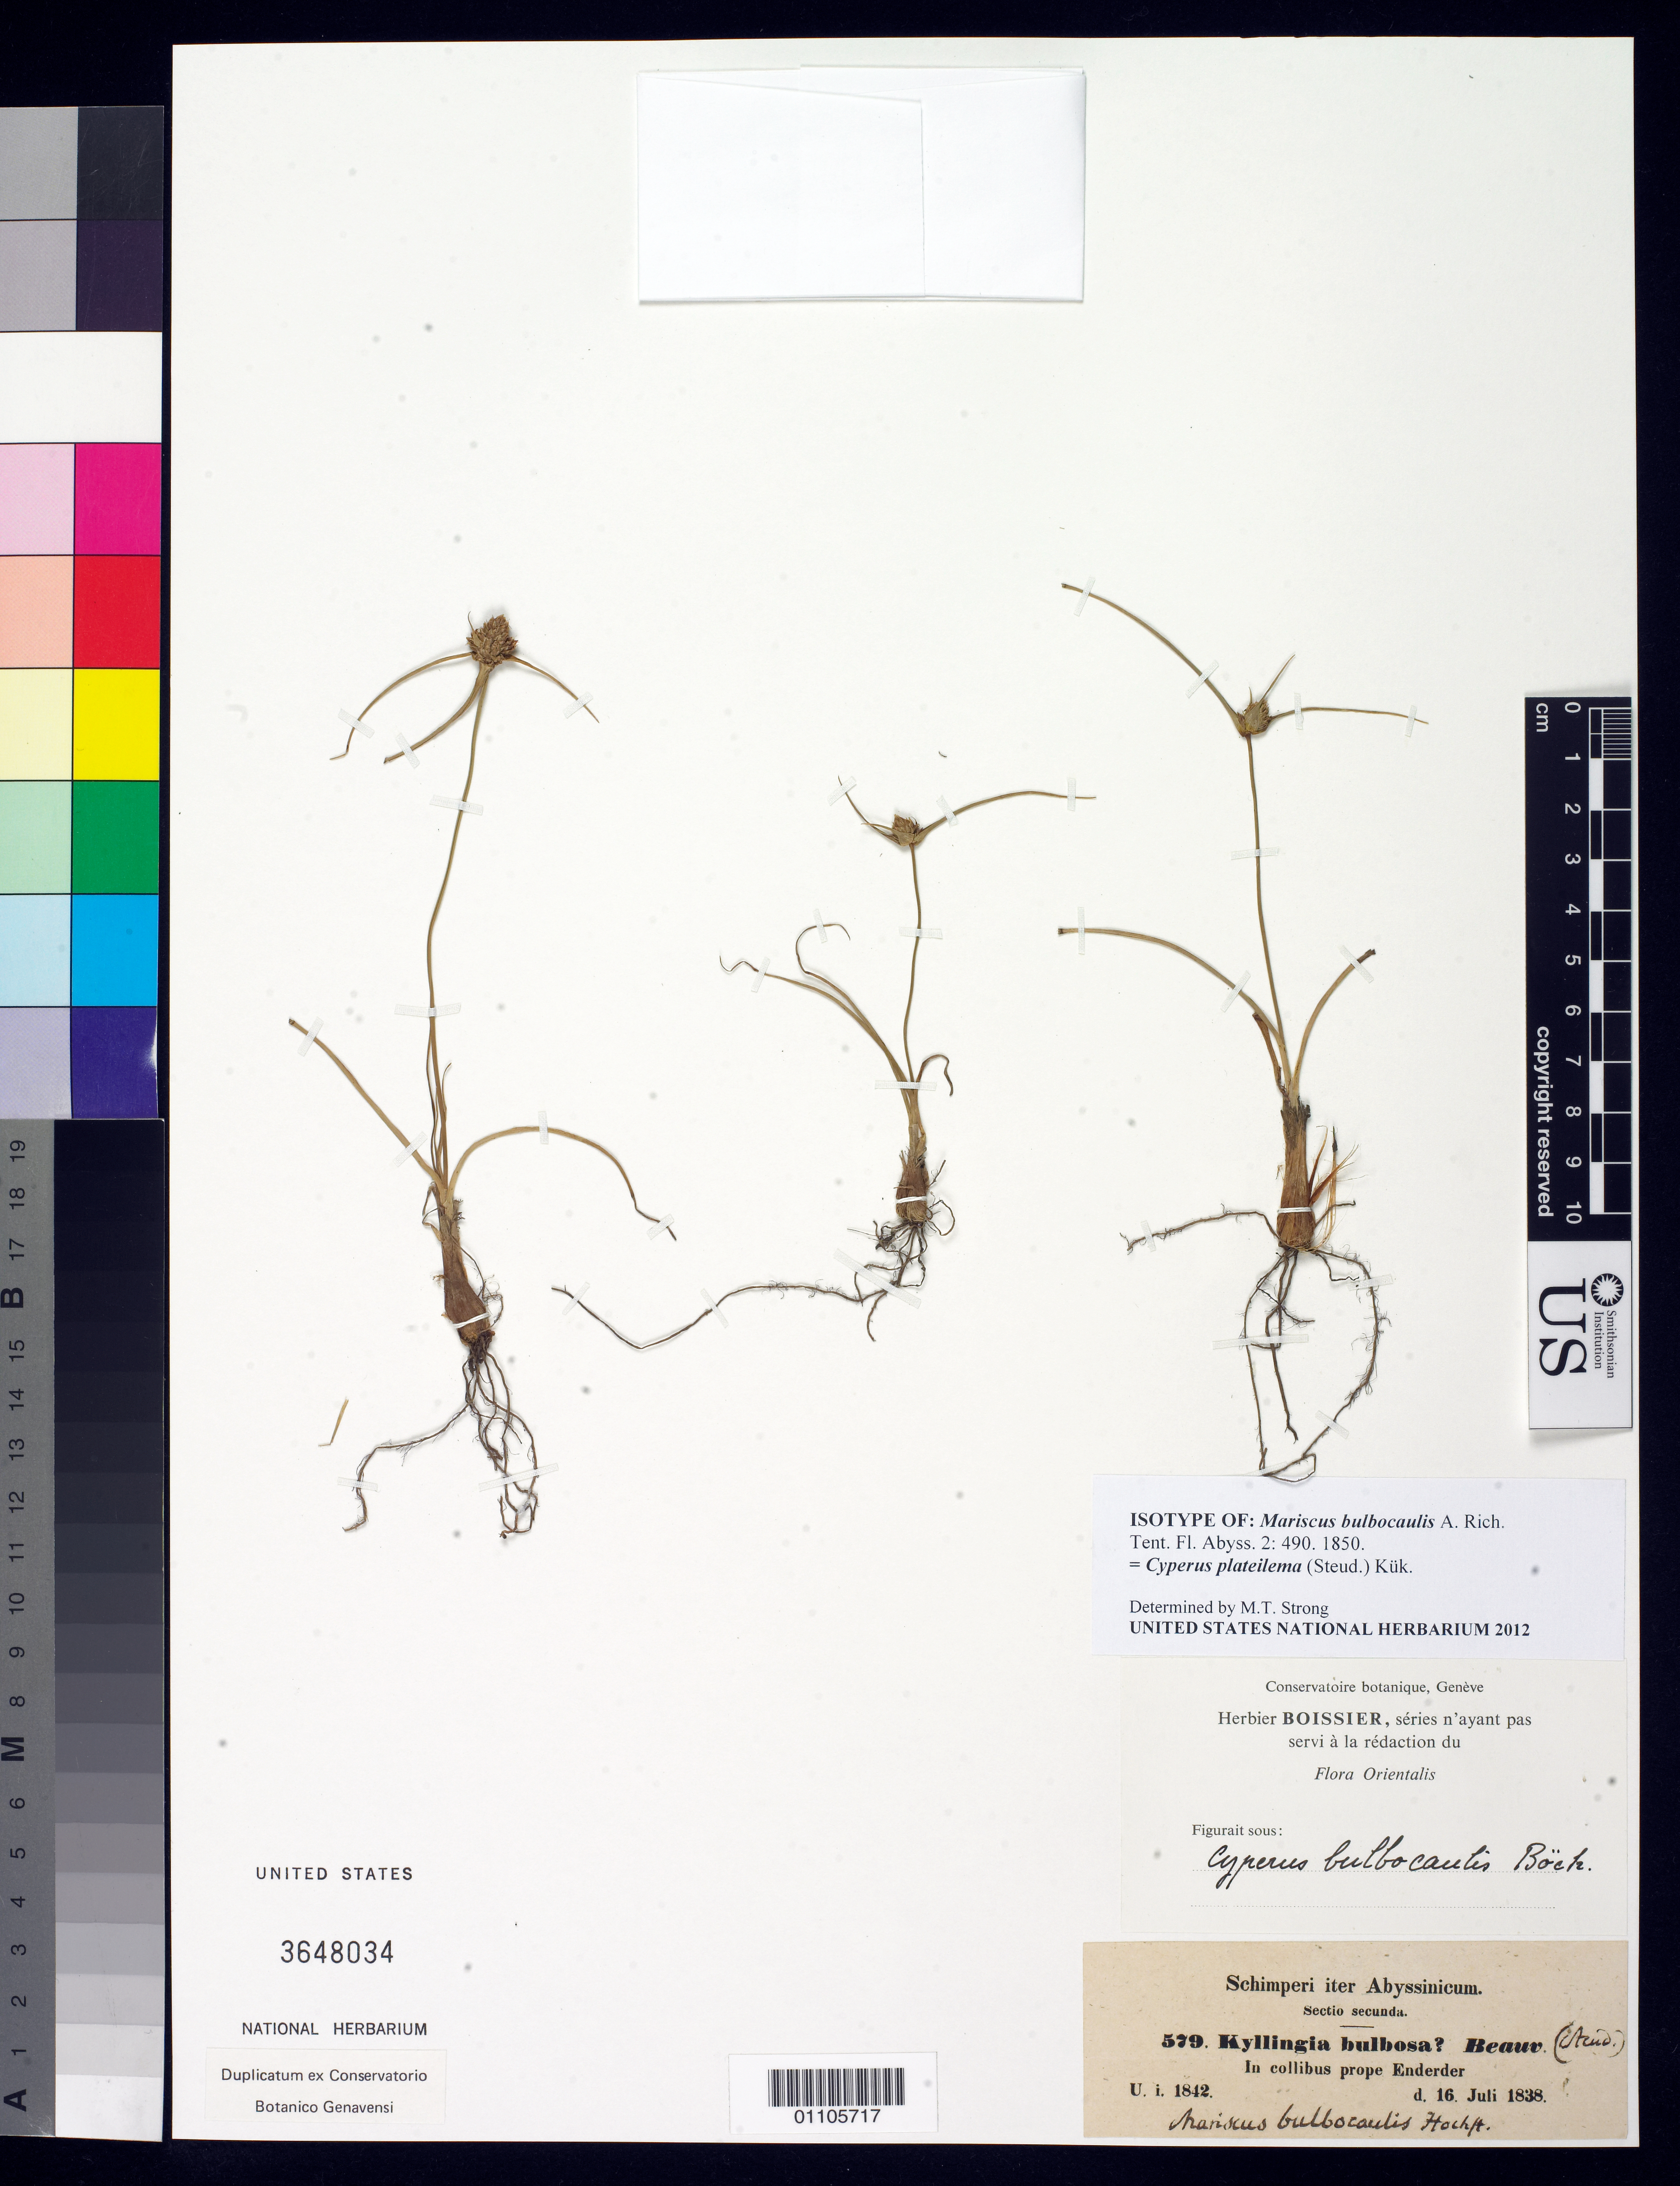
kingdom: Plantae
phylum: Tracheophyta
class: Liliopsida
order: Poales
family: Cyperaceae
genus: Mariscus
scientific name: Mariscus bulbocaulis A. Rich., nom. illeg.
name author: Hochst. ex A. Rich.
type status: Isosyntype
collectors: G. W. Schimper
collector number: II 579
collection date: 1838-07-16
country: Ethiopia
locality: "Abyssinia", in collibus prope Enderder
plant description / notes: Annotated as "isotype" by M.T. Strong (2012); 2 collections cited.; 2012 annotation corrected and added to specimen by M.T. Strong, 2019.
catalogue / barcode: US 3648034